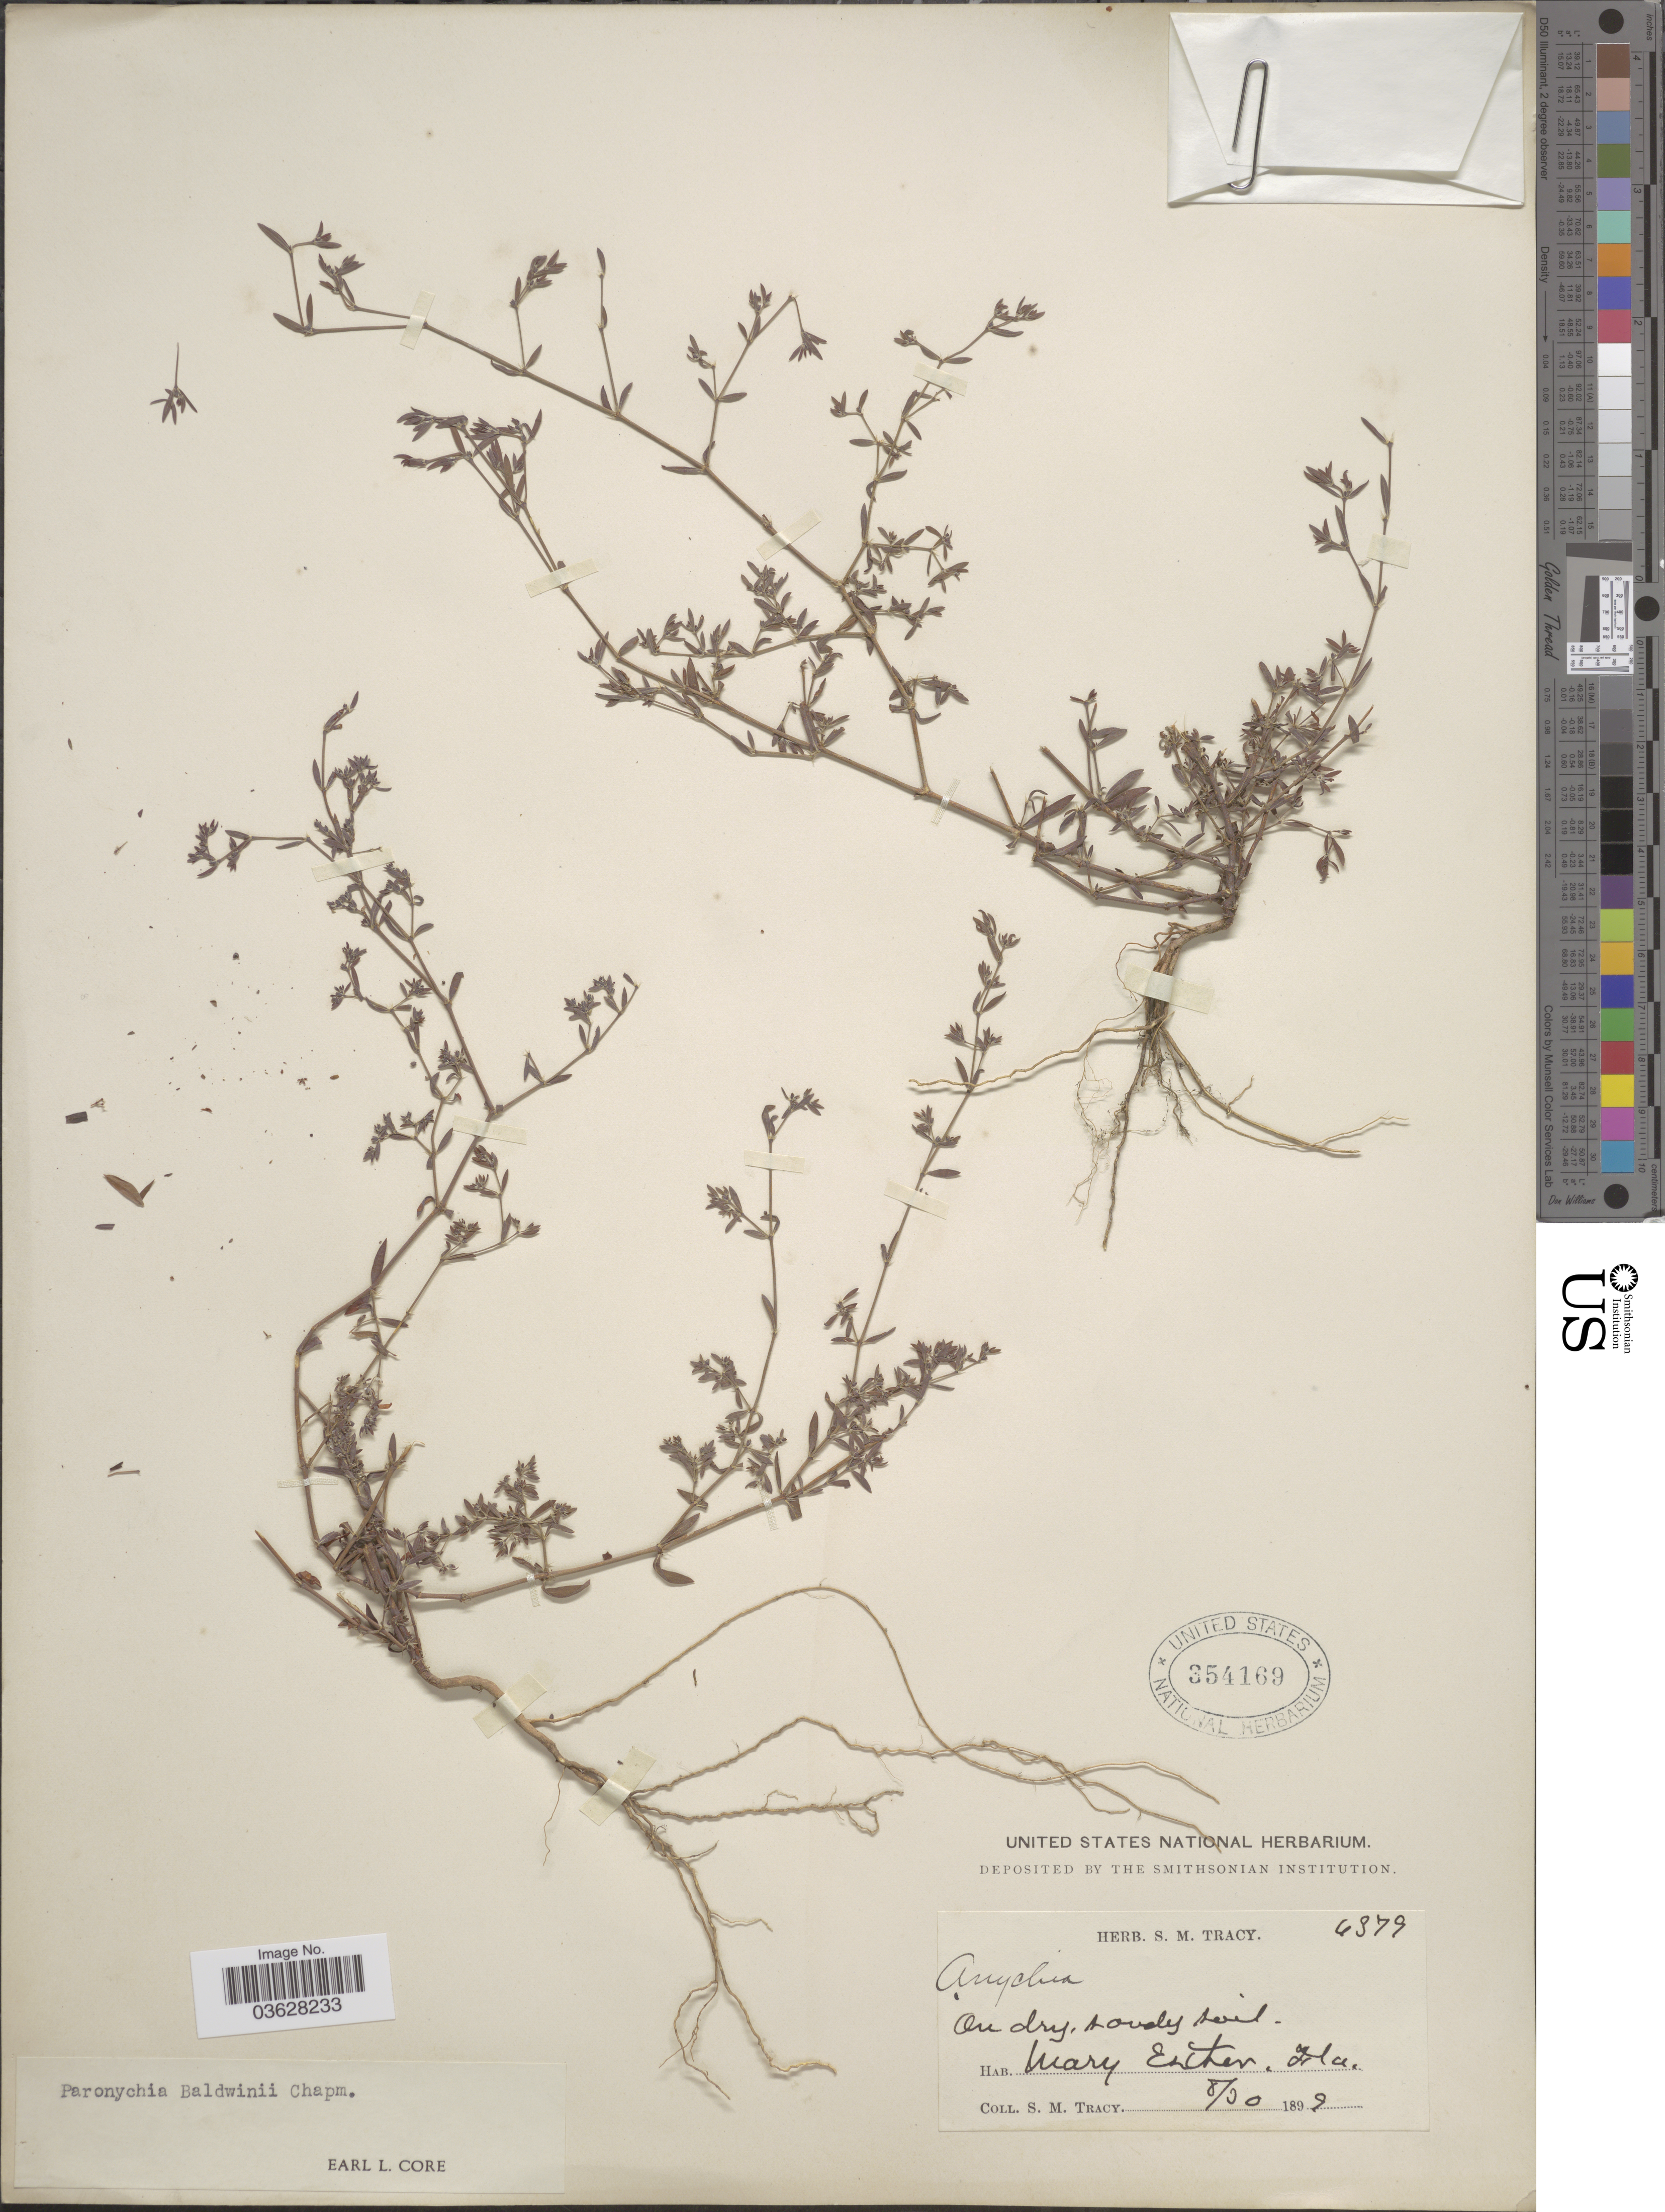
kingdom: Plantae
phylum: Tracheophyta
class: Magnoliopsida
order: Caryophyllales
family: Caryophyllaceae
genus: Paronychia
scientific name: Paronychia baldwinii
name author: (A. Gray & Torr.) Fenzl ex Walp.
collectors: S. M. Tracy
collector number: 6379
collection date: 1899-08-30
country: United States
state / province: Florida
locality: Mary Esther.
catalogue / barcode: US 354169